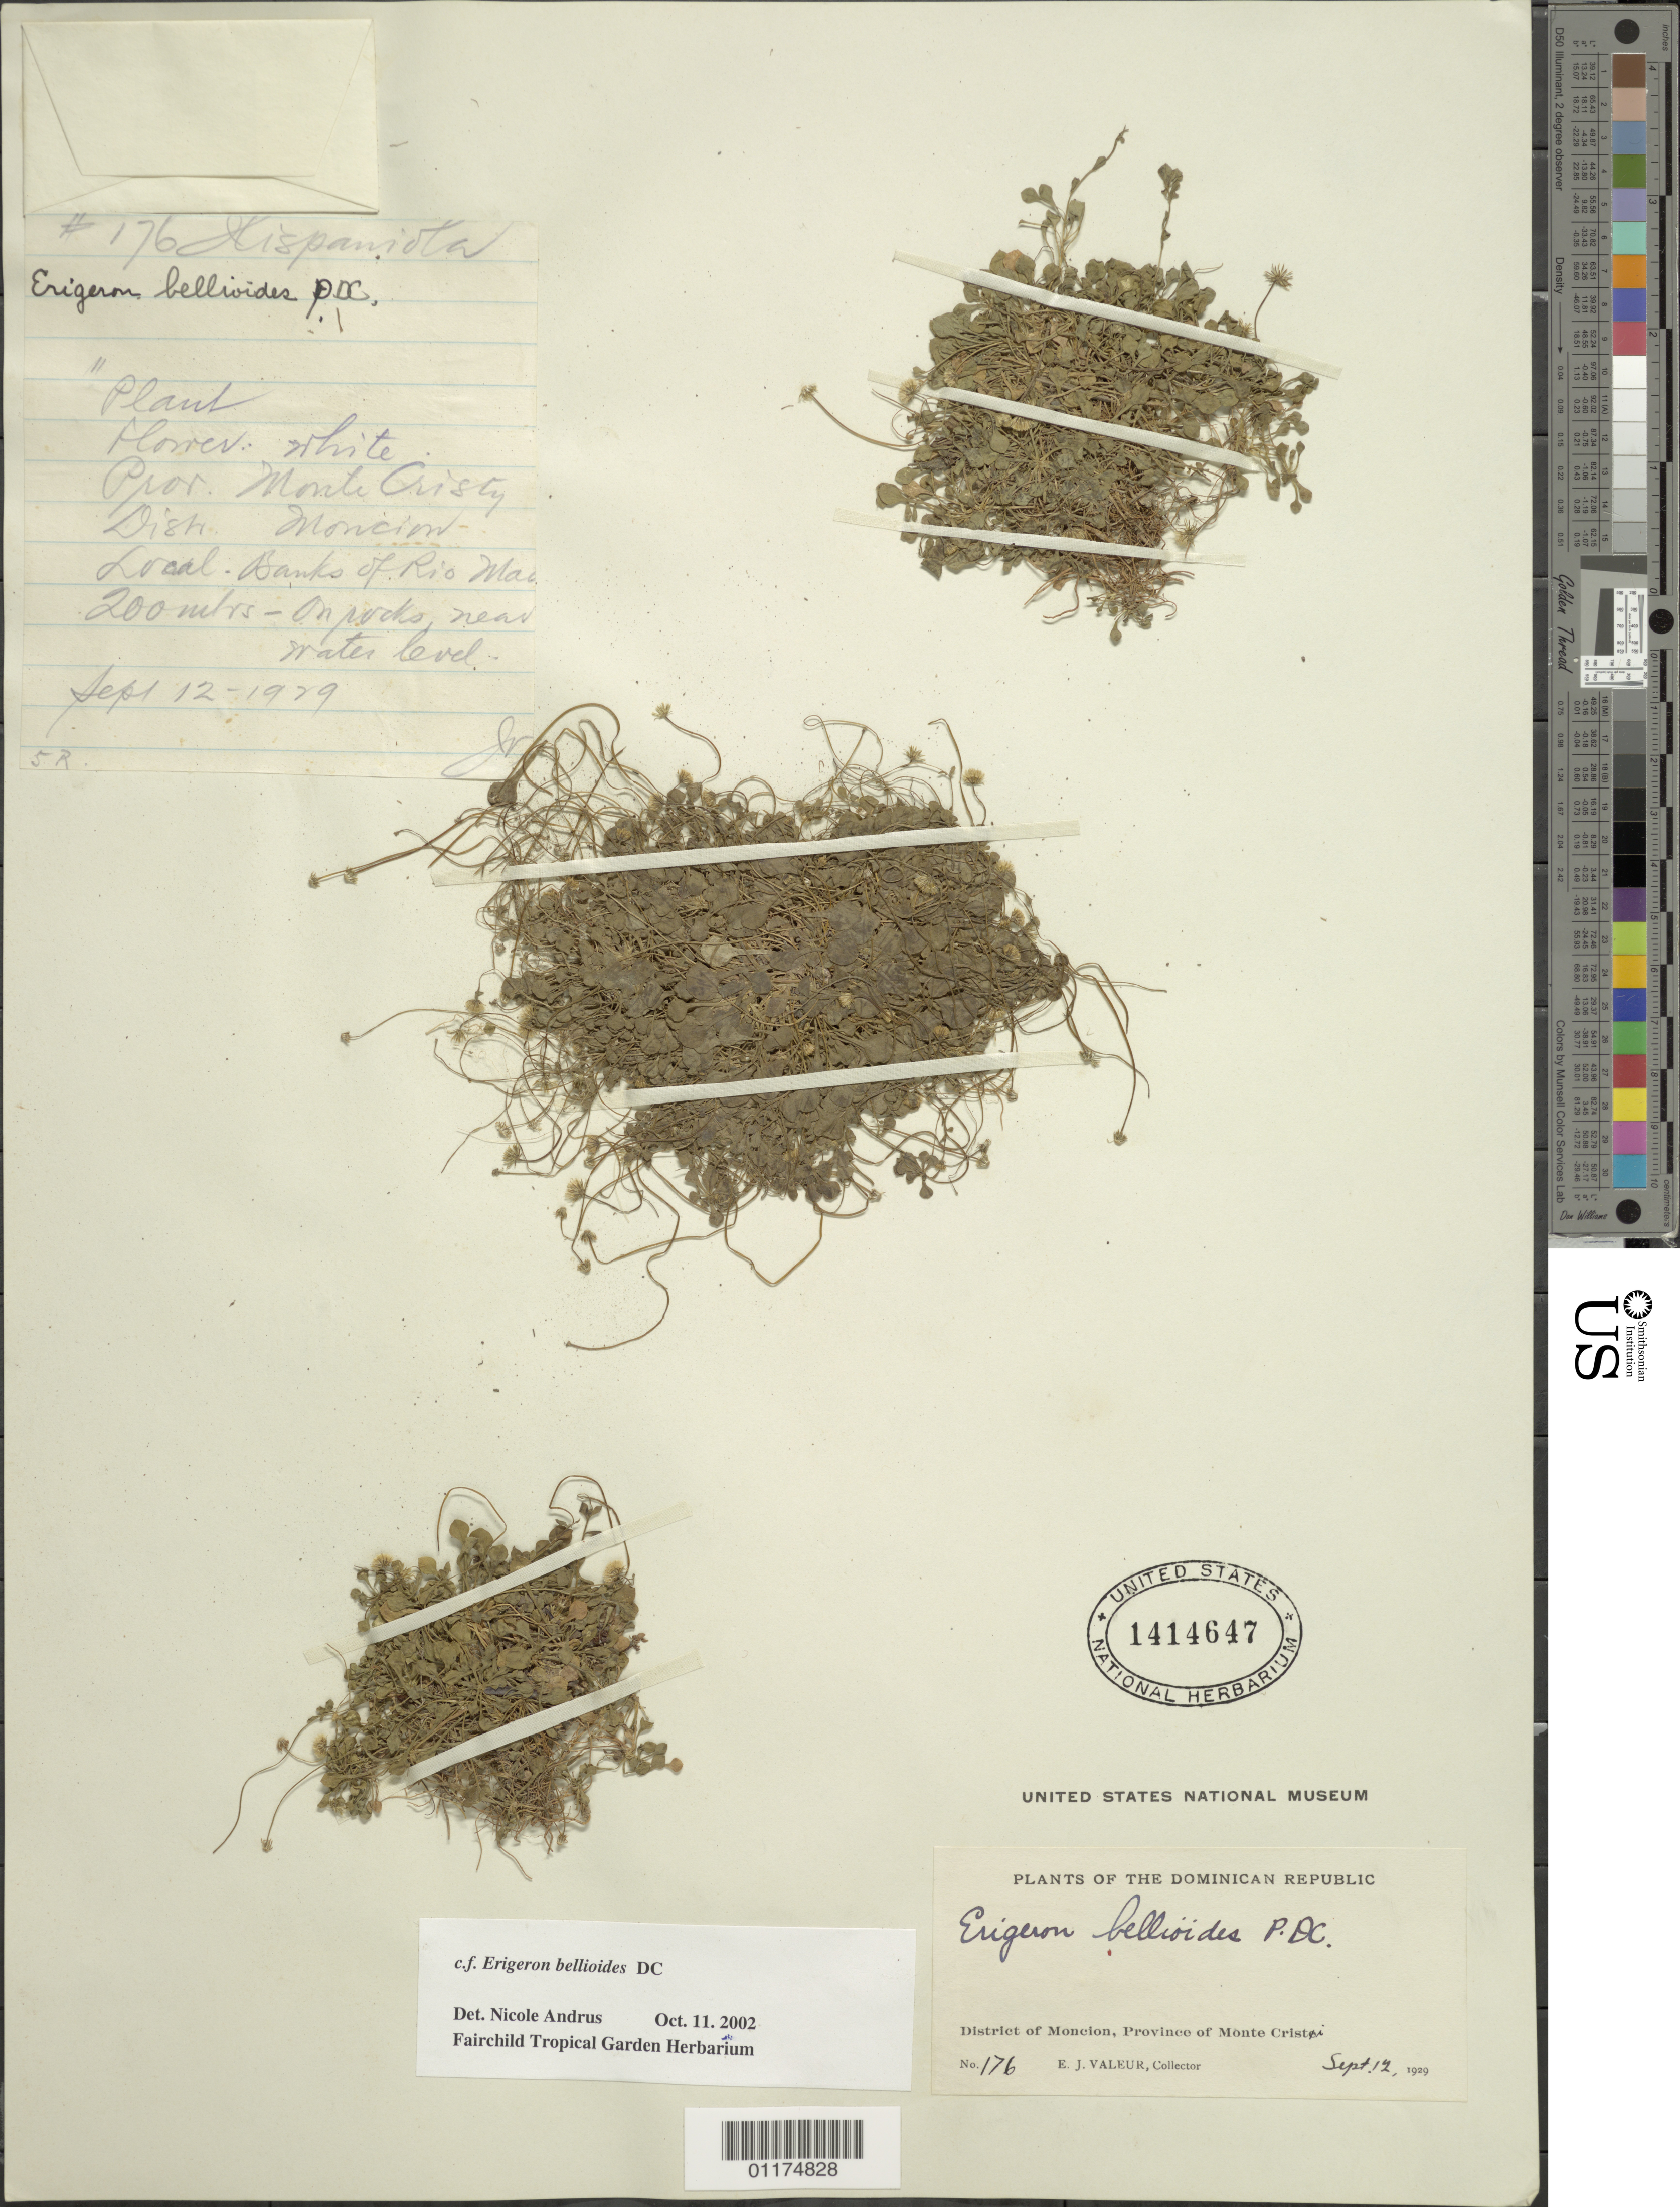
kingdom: Plantae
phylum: Tracheophyta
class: Magnoliopsida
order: Asterales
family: Asteraceae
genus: Erigeron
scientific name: Erigeron bellioides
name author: DC.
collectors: E. Valeur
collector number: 176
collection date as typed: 12 Sep 1929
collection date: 1929-09-12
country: Dominican Republic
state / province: Monte Cristi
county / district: Monción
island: Hispaniola I.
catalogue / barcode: US 1414647